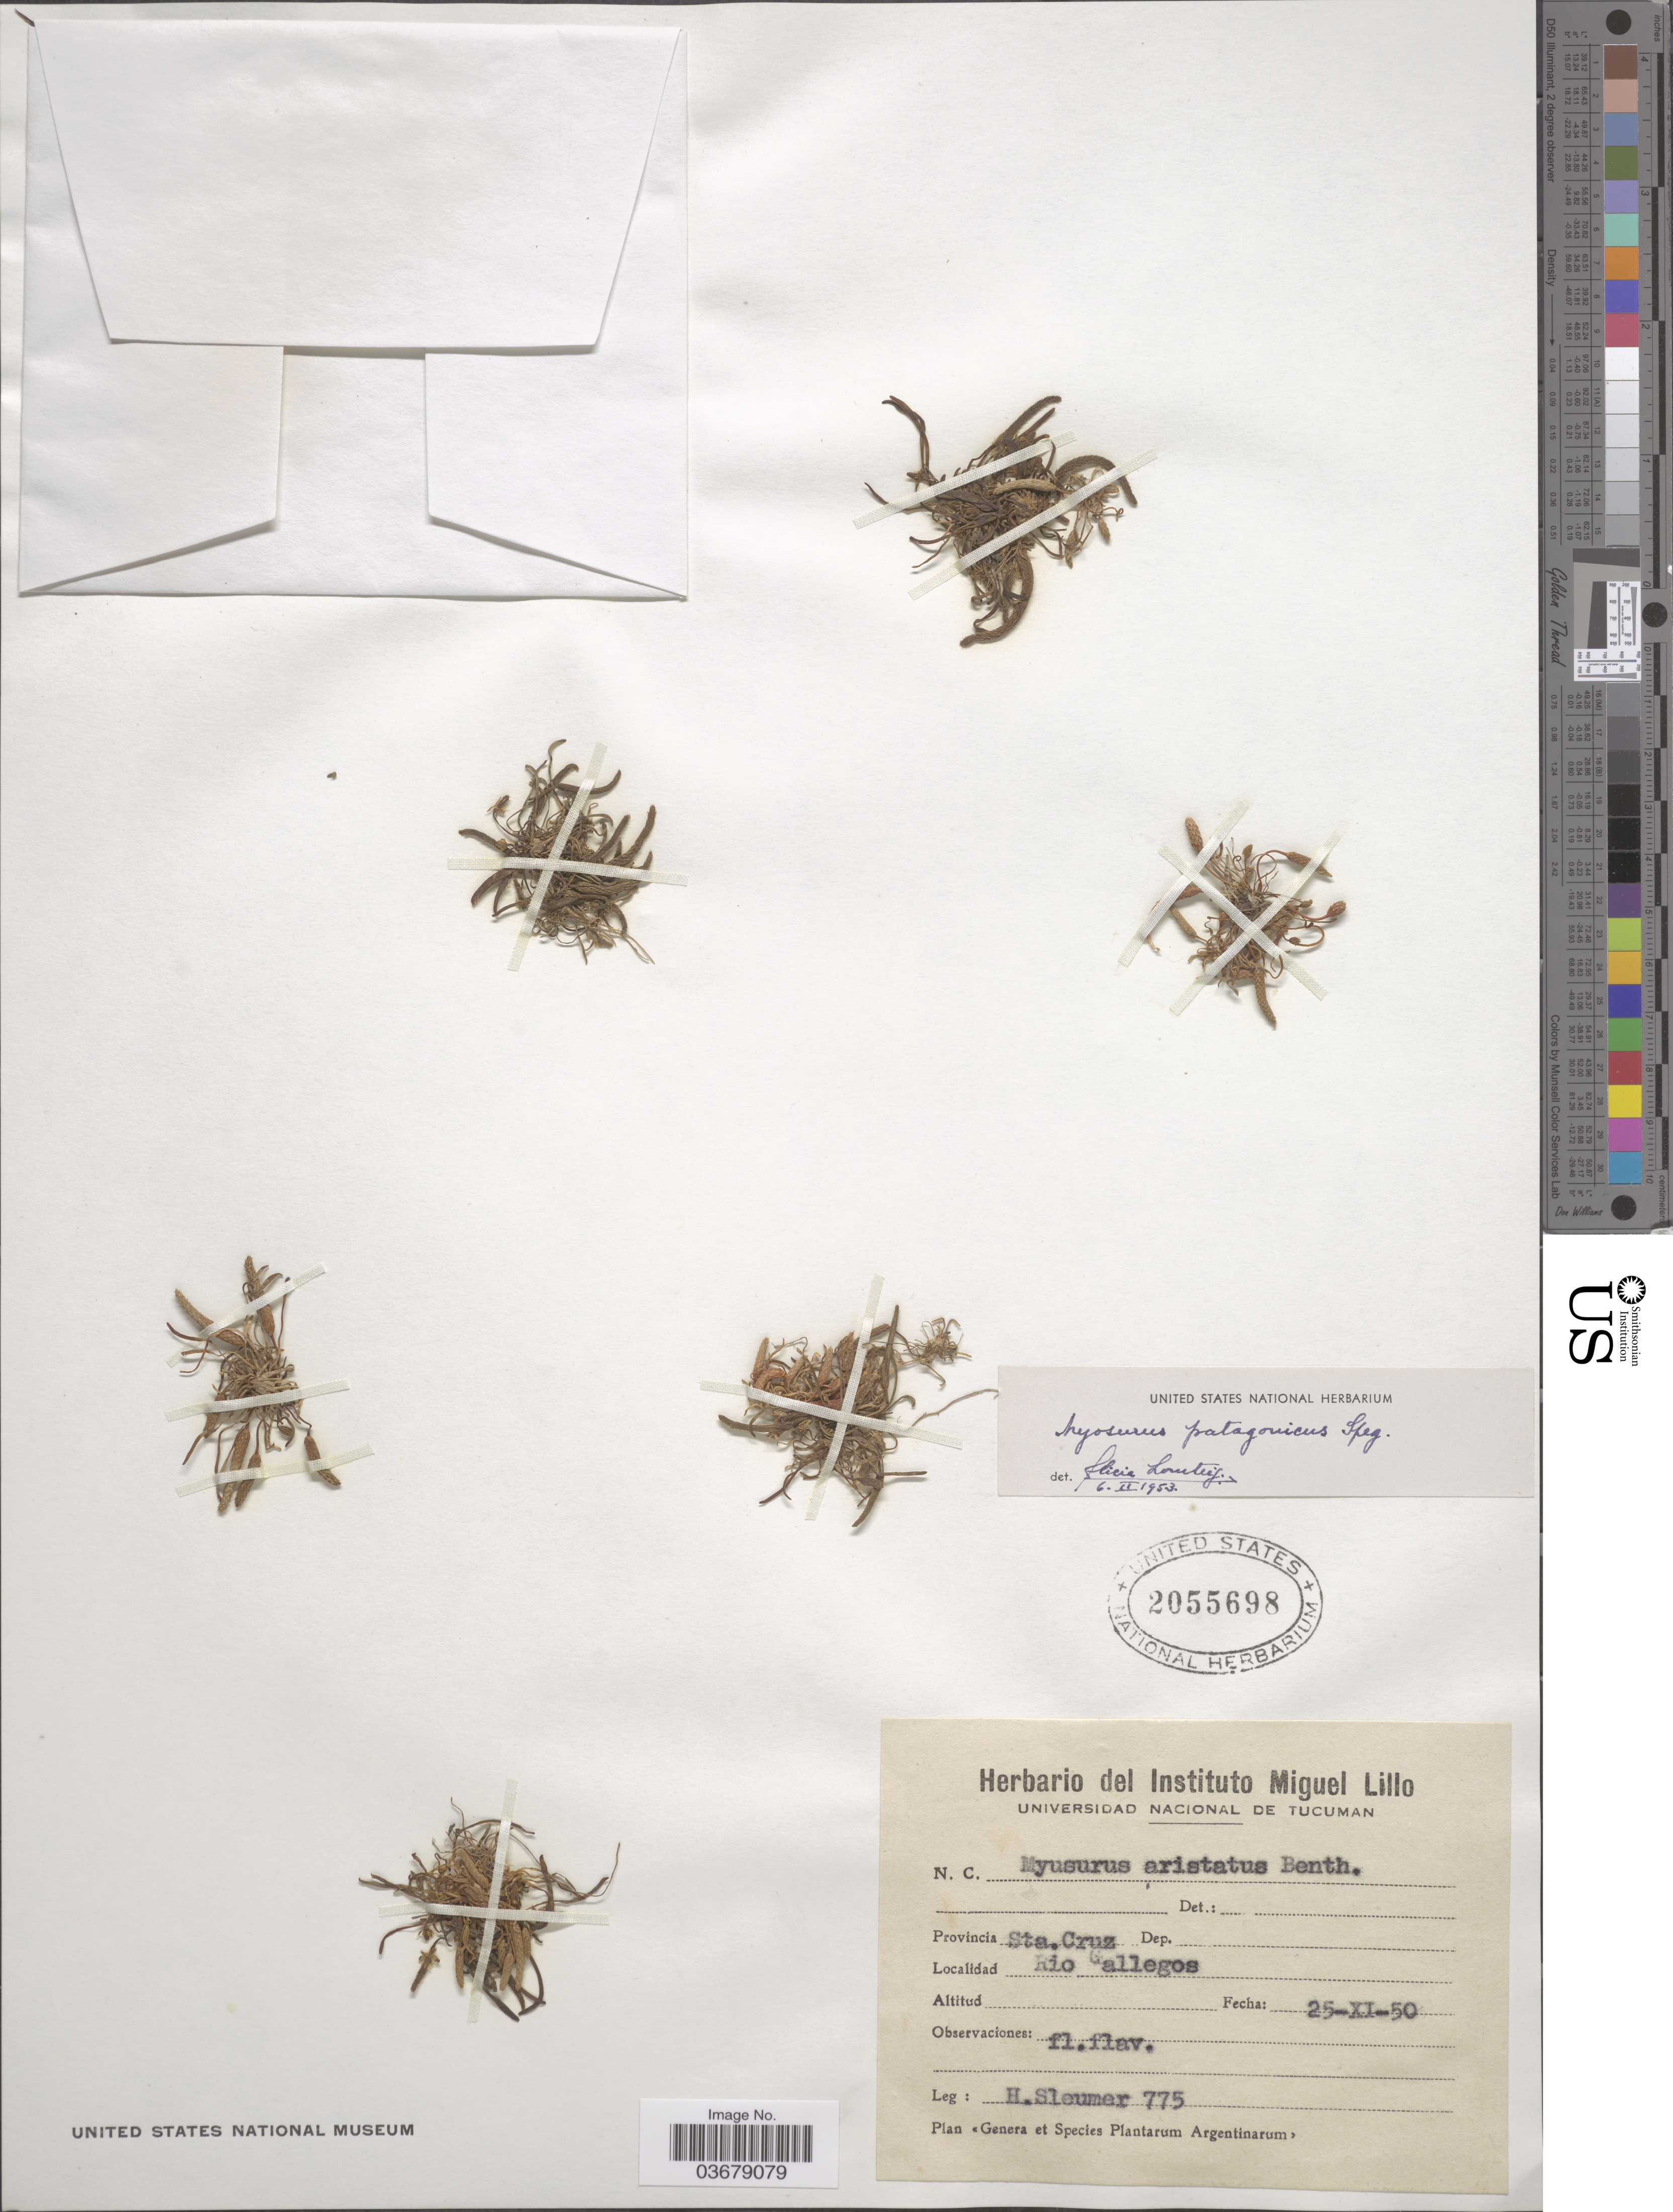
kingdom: Plantae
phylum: Tracheophyta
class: Magnoliopsida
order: Ranunculales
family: Ranunculaceae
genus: Myosurus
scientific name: Myosurus patagonicus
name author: Speg.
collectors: H. O. Sleumer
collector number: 775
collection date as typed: Transcribed d/m/y: 25/11/50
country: Argentina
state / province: Santa Cruz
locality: Rio Gallegos.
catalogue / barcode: US 2055698